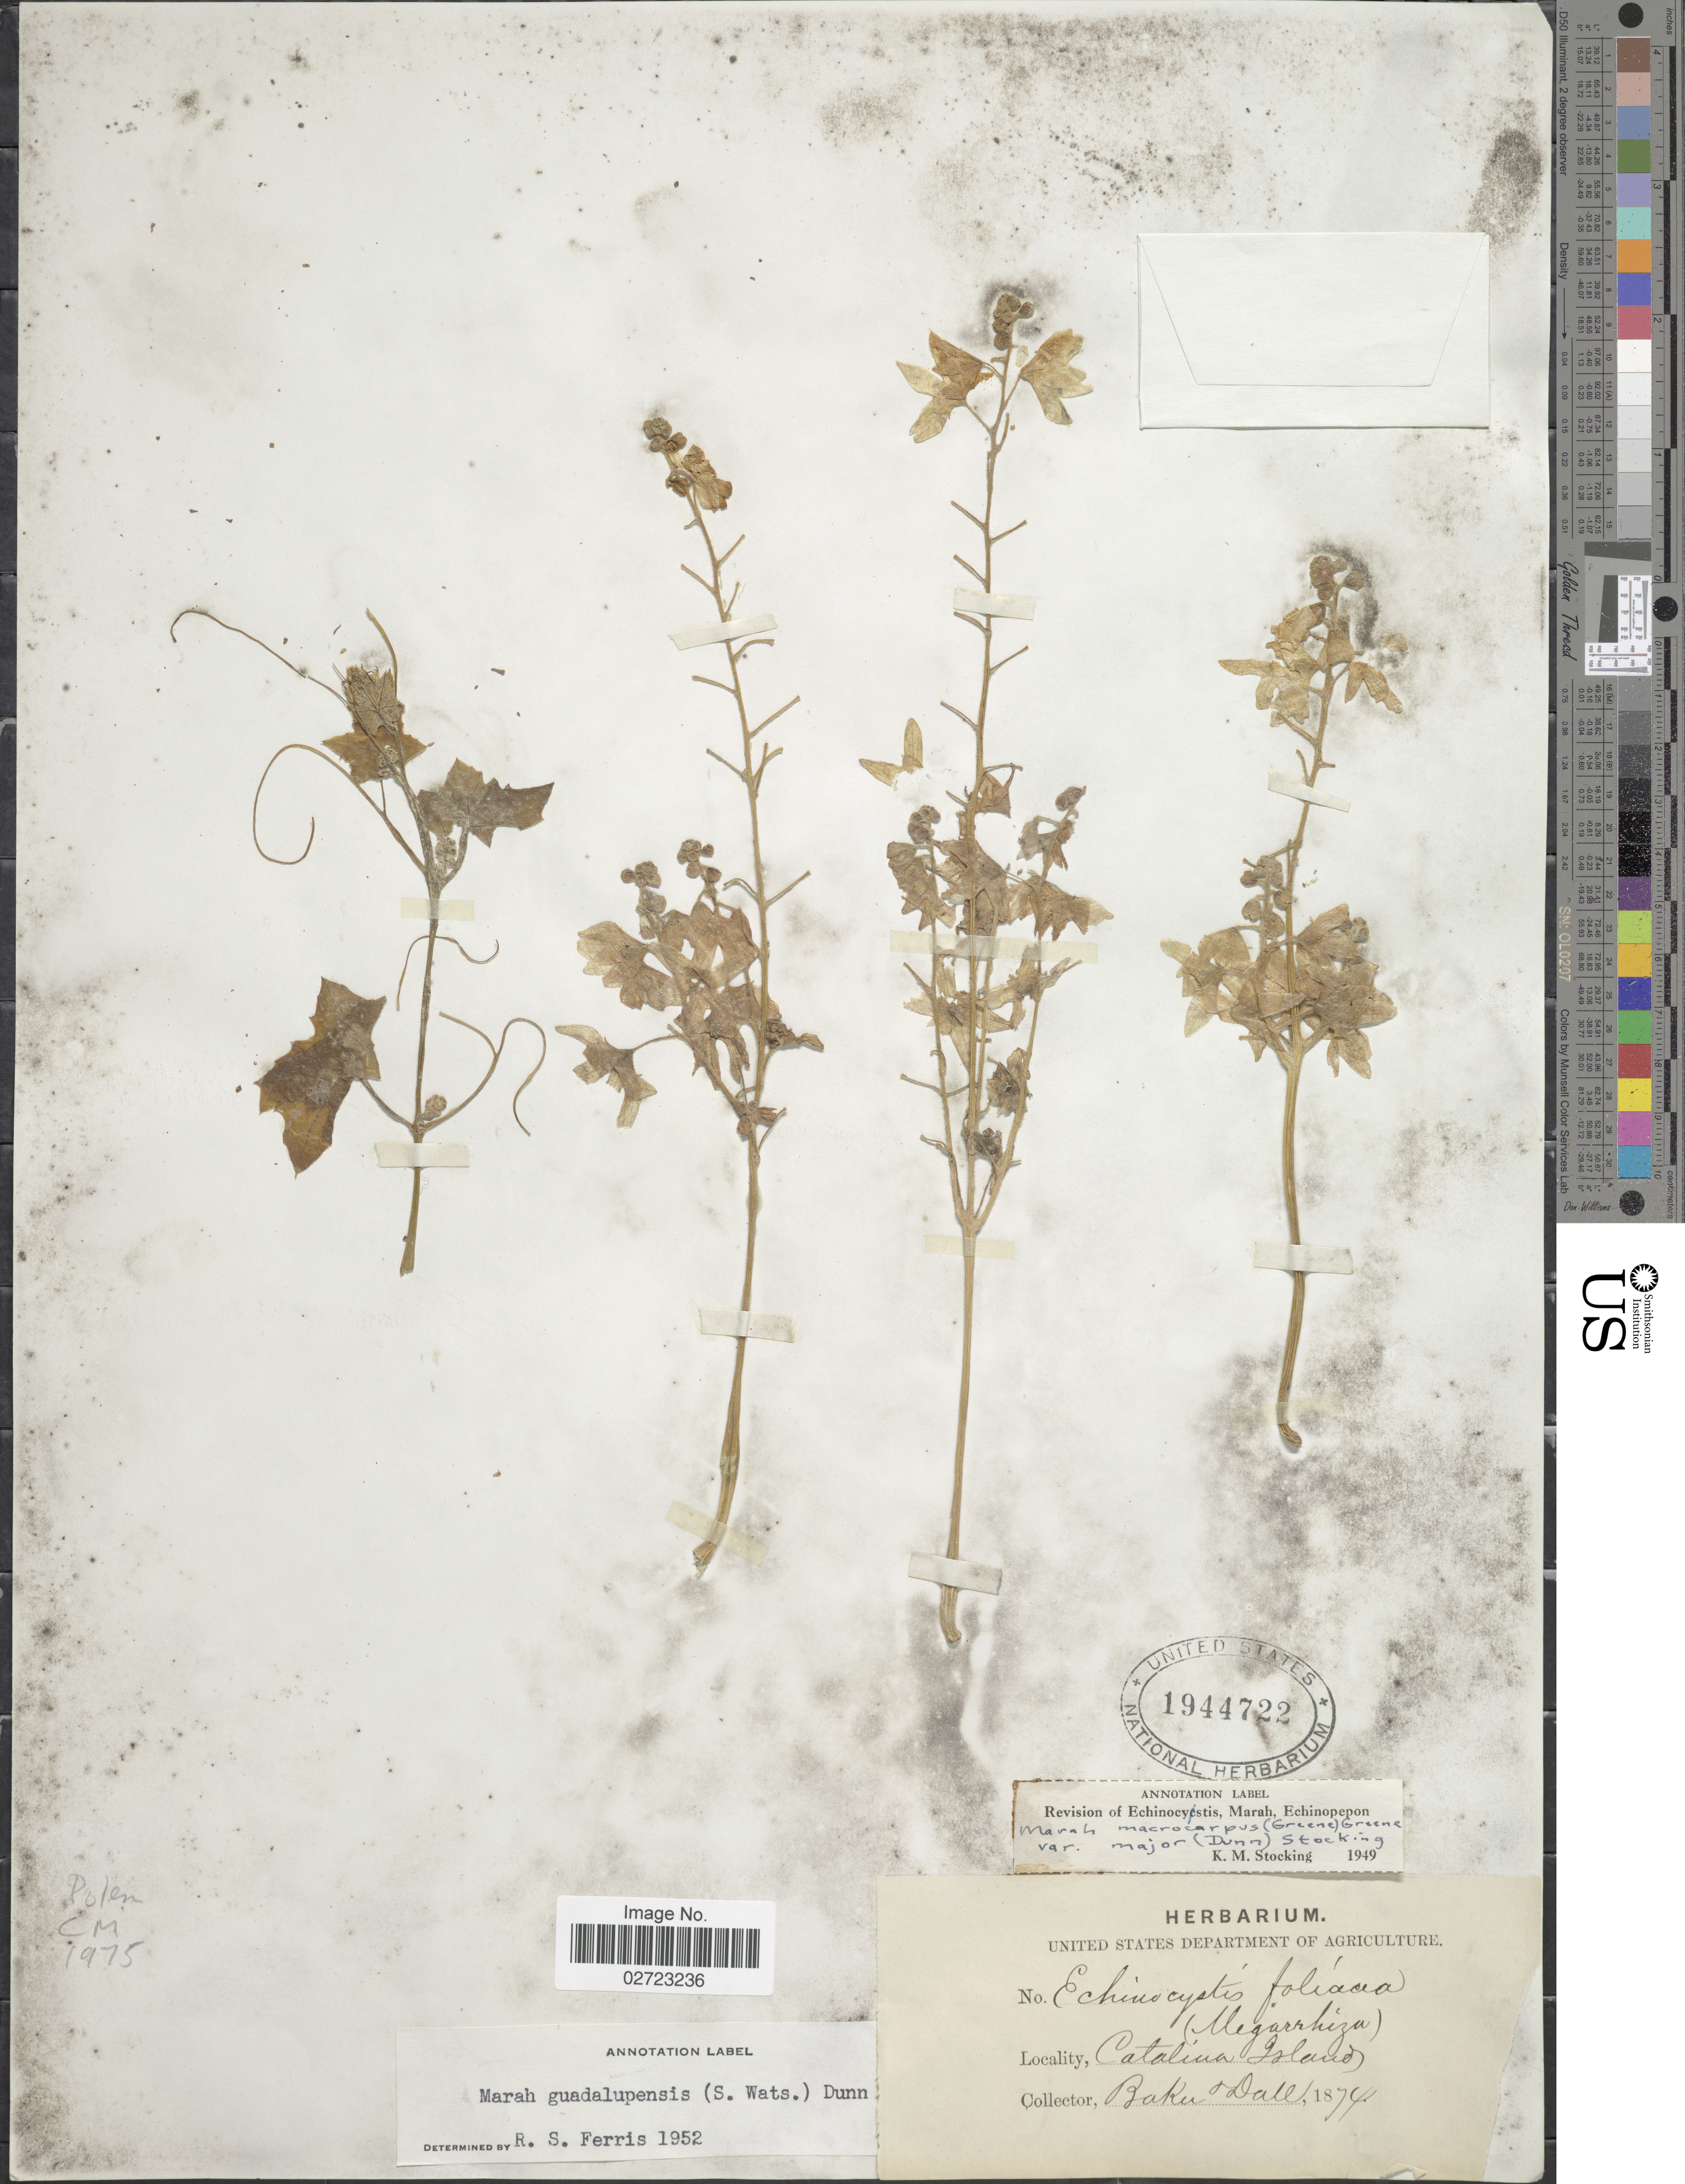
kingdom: Plantae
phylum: Tracheophyta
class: Magnoliopsida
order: Cucurbitales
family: Cucurbitaceae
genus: Marah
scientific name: Marah guadalupensis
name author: (S. Watson) Greene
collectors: -- Baker & -. Dall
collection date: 1874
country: United States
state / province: California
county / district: Los Angeles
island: Santa Catalina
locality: Catalina Island.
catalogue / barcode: US 1944722